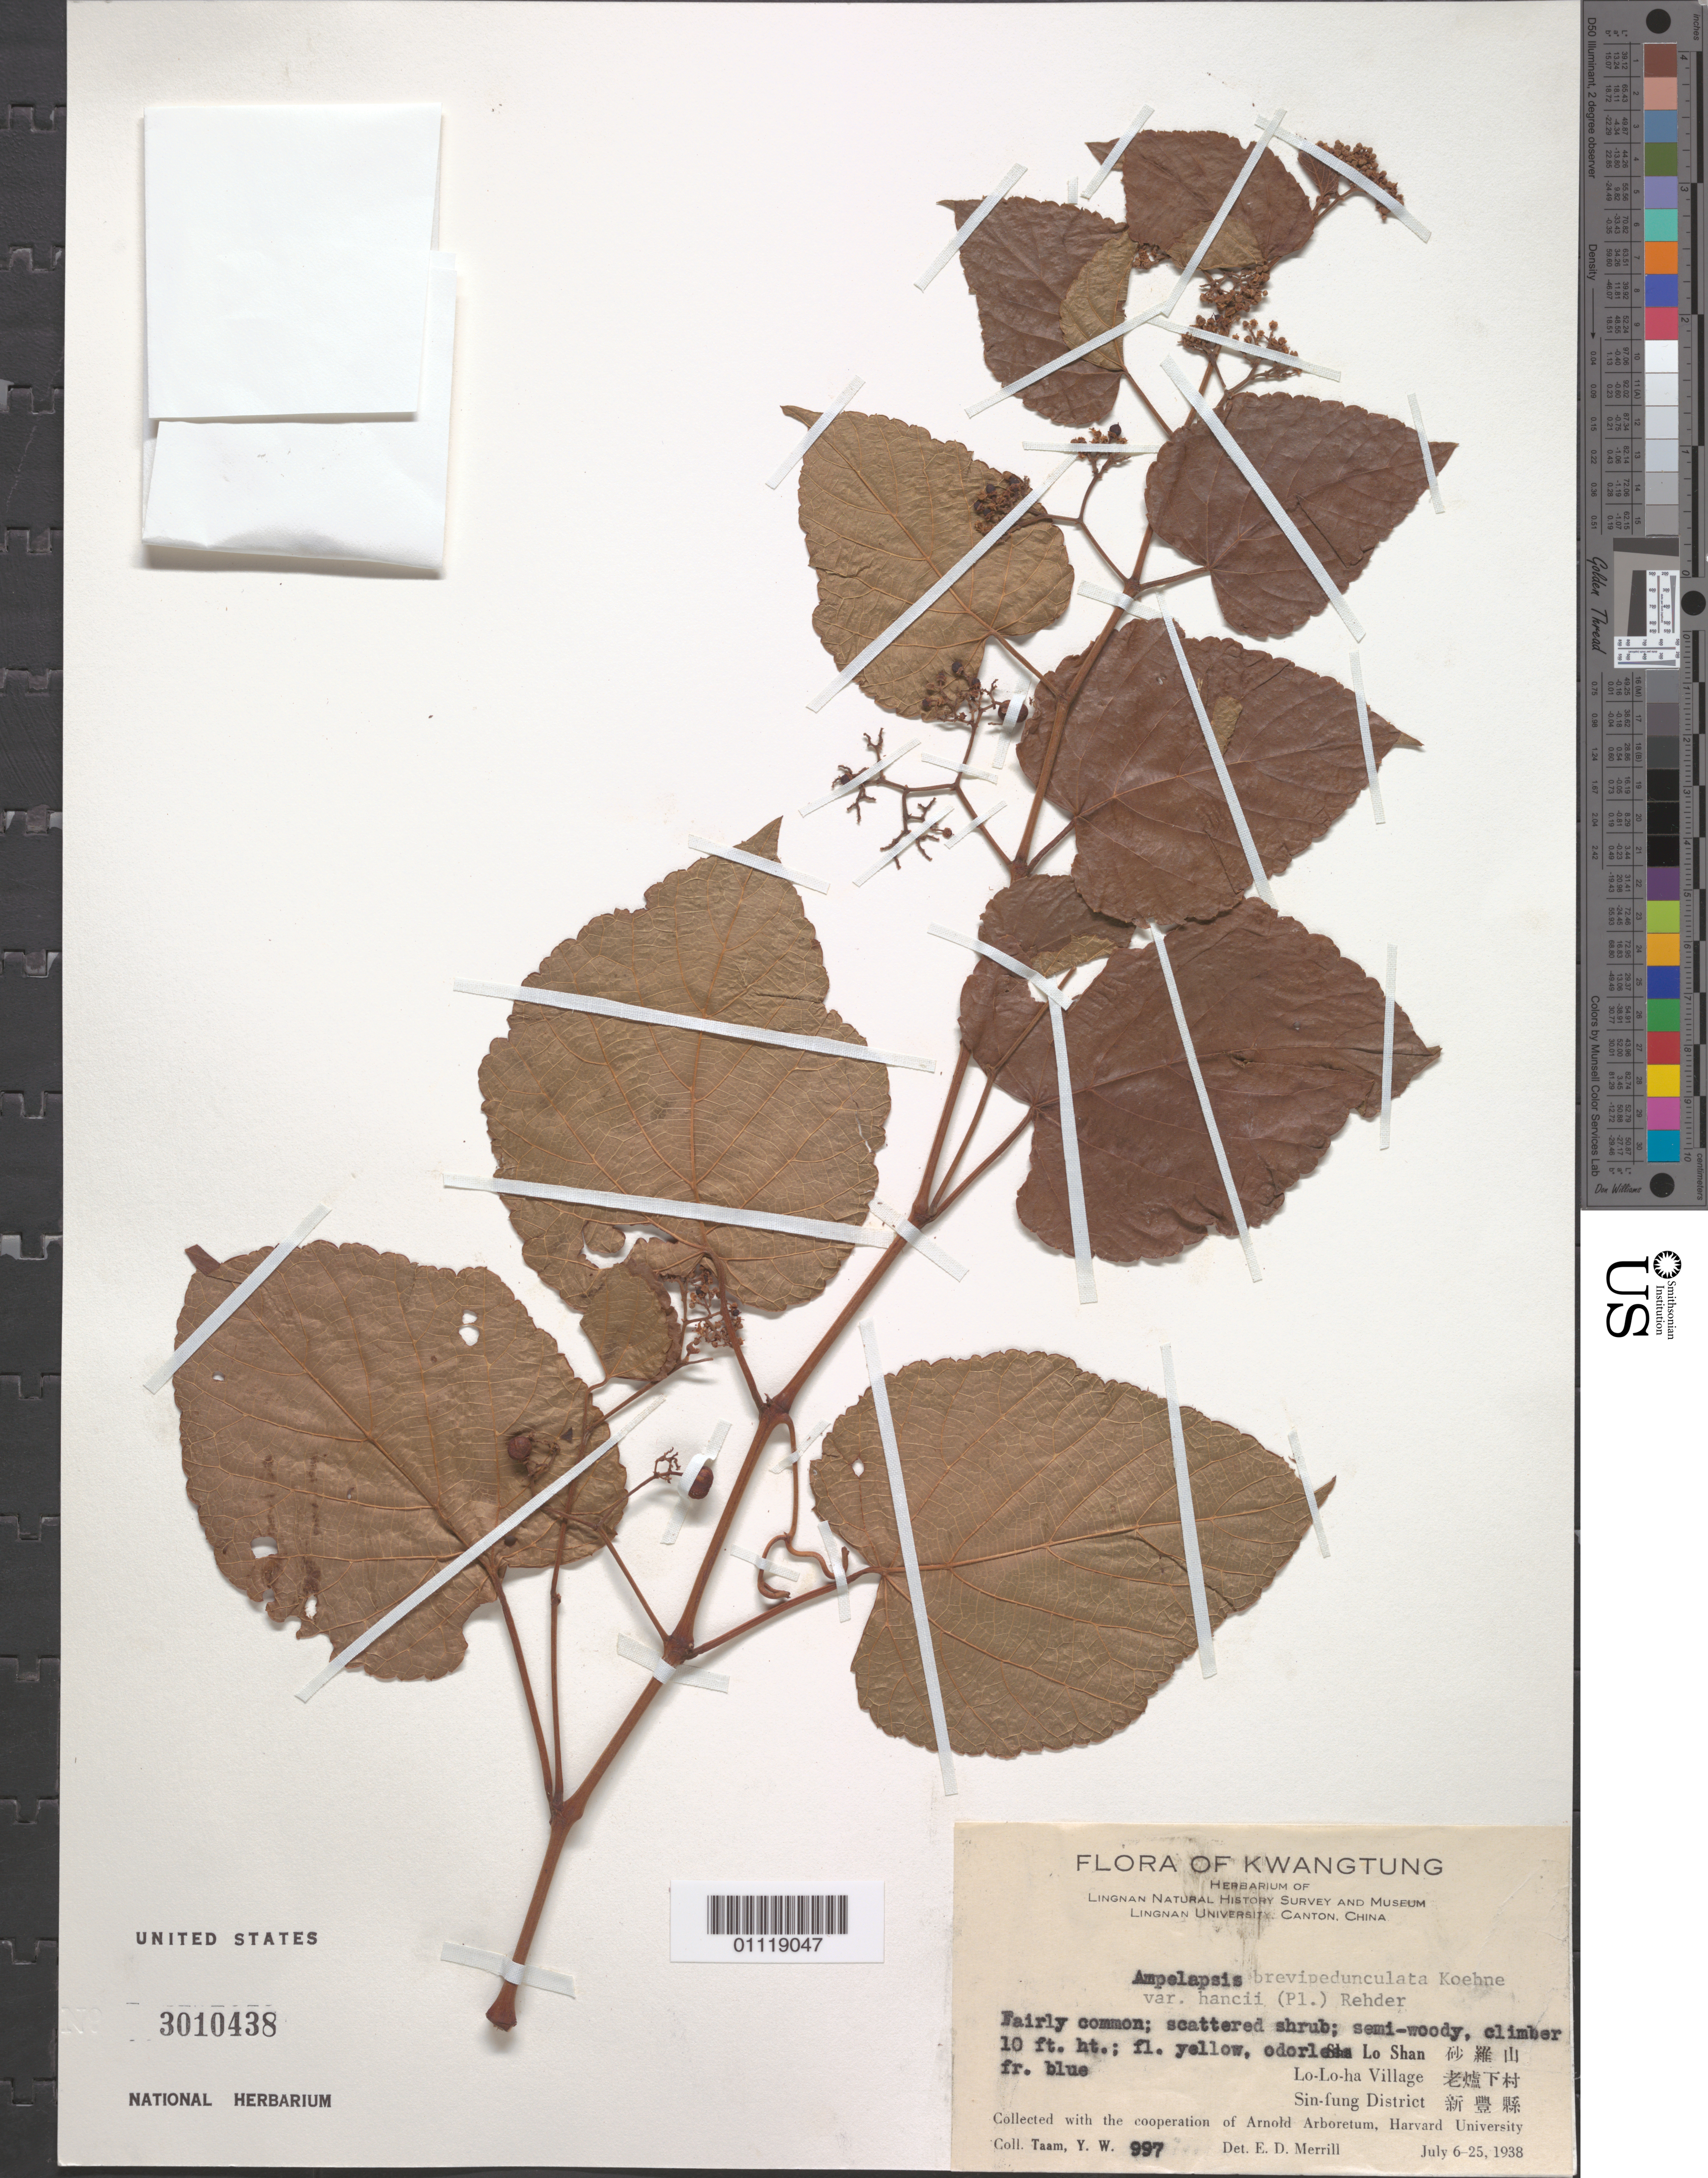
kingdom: Plantae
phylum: Tracheophyta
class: Magnoliopsida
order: Vitales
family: Vitaceae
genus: Ampelopsis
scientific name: Ampelopsis brevipedunculata var. hancei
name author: (Planch.) H.L. Li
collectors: Y. W. Taam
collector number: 997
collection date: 1938-07-06/1938-07-25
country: China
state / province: Guangdong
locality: Xinfeng County; Lo-Lo-Ha Village; Sha Lo Shan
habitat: Scattered shrub; semi-woody, climber.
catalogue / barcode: US 3010438